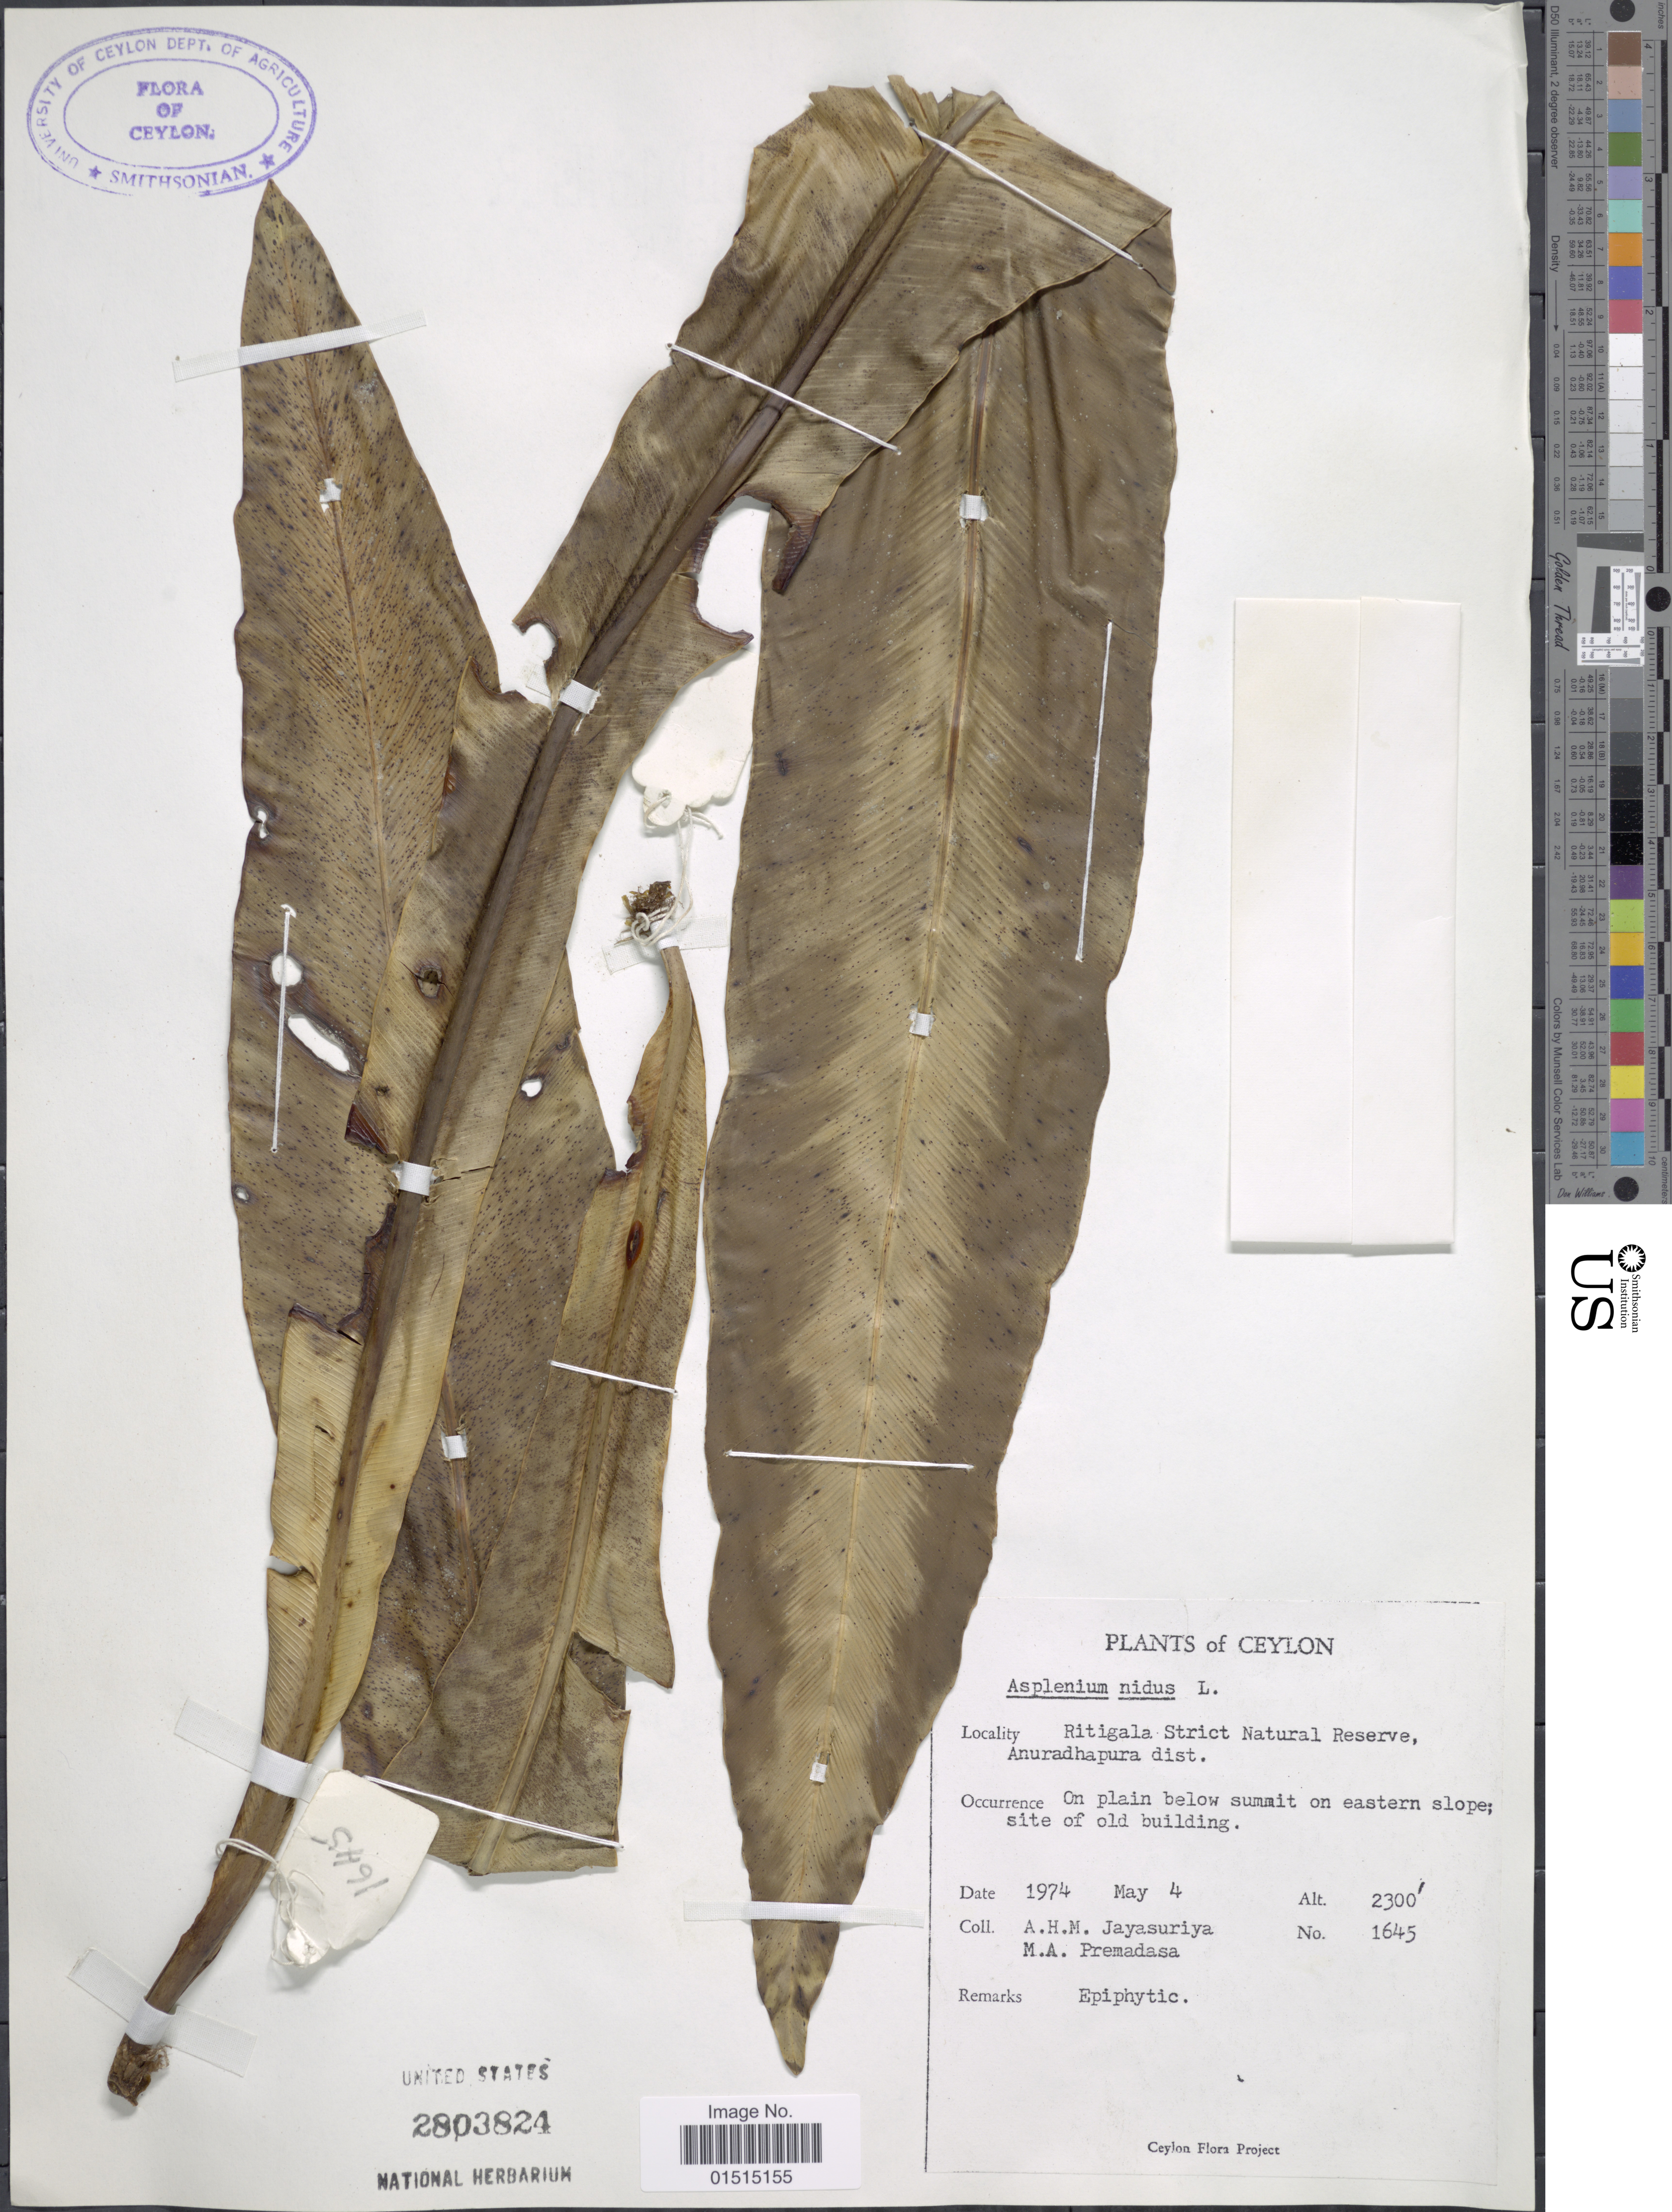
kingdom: Plantae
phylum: Tracheophyta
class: Polypodiopsida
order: Polypodiales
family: Aspleniaceae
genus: Asplenium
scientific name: Asplenium nidus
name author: L.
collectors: A. H. Jayasuriya & M. Premadasa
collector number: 1645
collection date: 1974-05-04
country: Sri Lanka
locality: Ceylon, Ritigala Strict Natural Reserve, Anuradhapura dist.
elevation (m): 701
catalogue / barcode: US 2803824